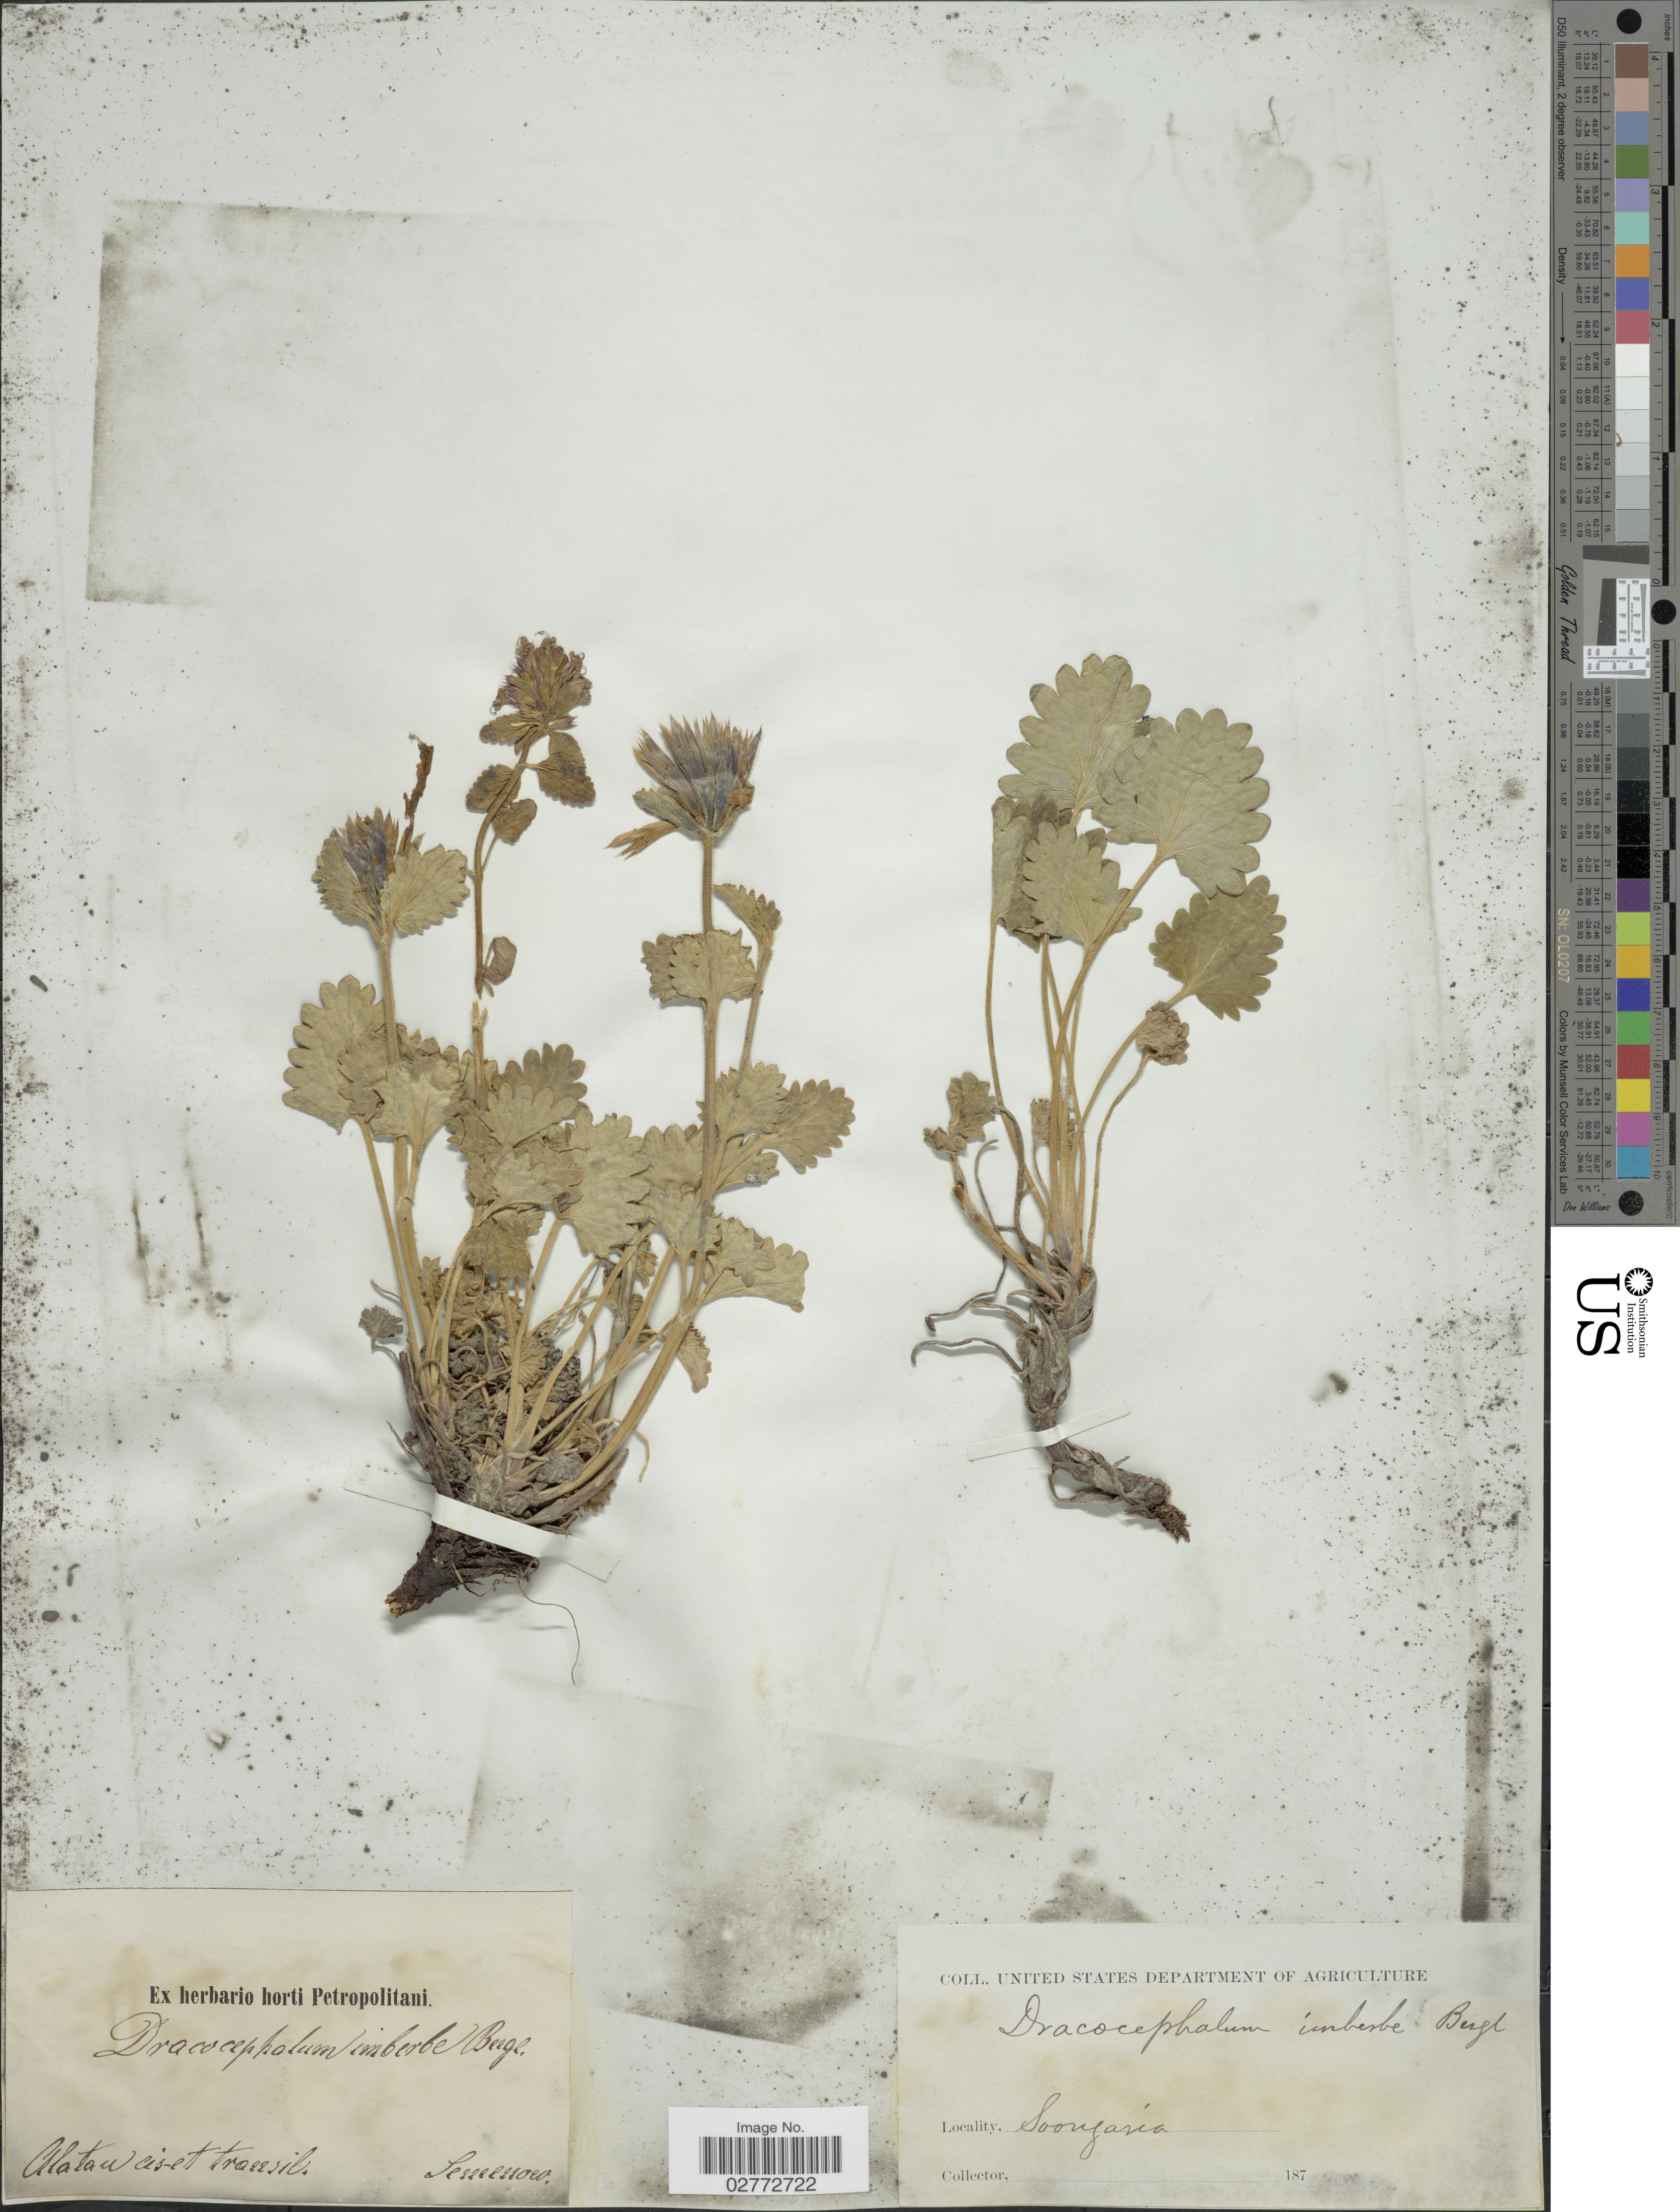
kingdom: Plantae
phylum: Tracheophyta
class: Magnoliopsida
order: Lamiales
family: Lamiaceae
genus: Dracocephalum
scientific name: Dracocephalum imberbe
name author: Bunge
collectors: P. P. Semenov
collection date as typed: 187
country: Kazakhstan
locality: Alatau eis-et transil. Soongaria.